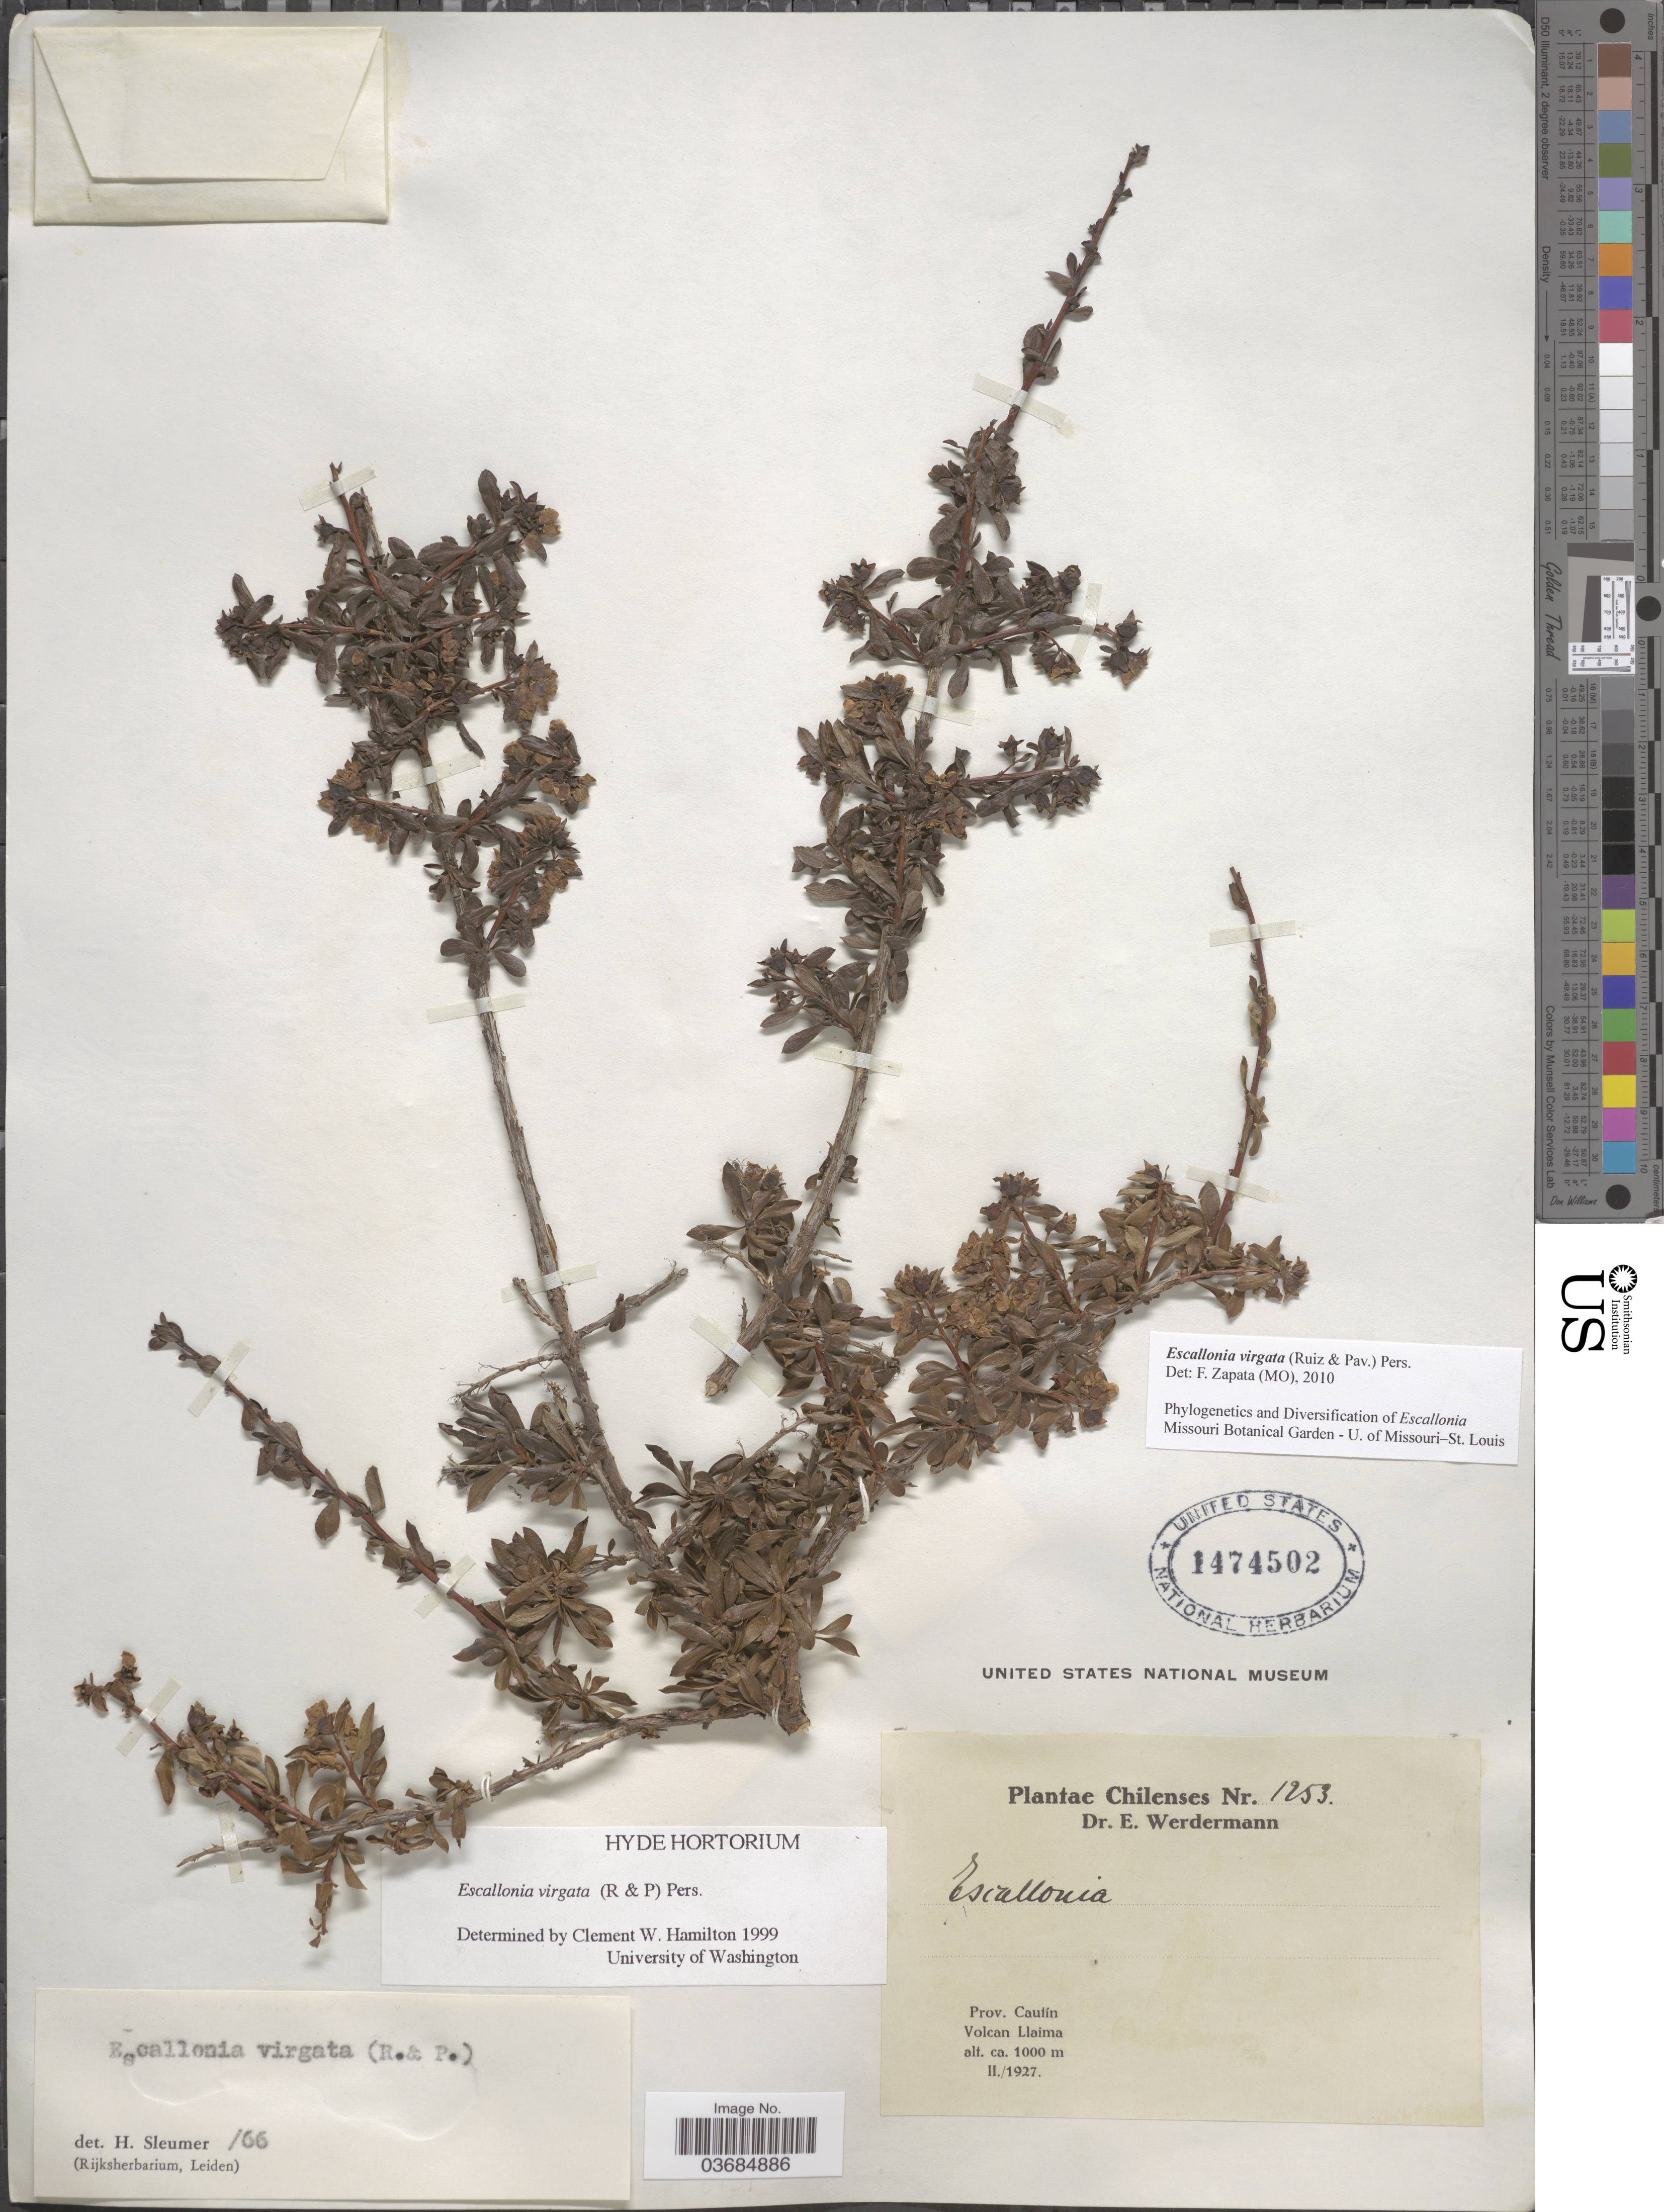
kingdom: Plantae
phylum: Tracheophyta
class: Magnoliopsida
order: Escalloniales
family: Escalloniaceae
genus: Escallonia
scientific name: Escallonia virgata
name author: (Ruiz & Pav.) Pers.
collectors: E. Werdermann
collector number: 1253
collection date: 1927-02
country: Chile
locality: Prov. Cautín. Volcan Llaima.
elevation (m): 1000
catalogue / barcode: US 1474502